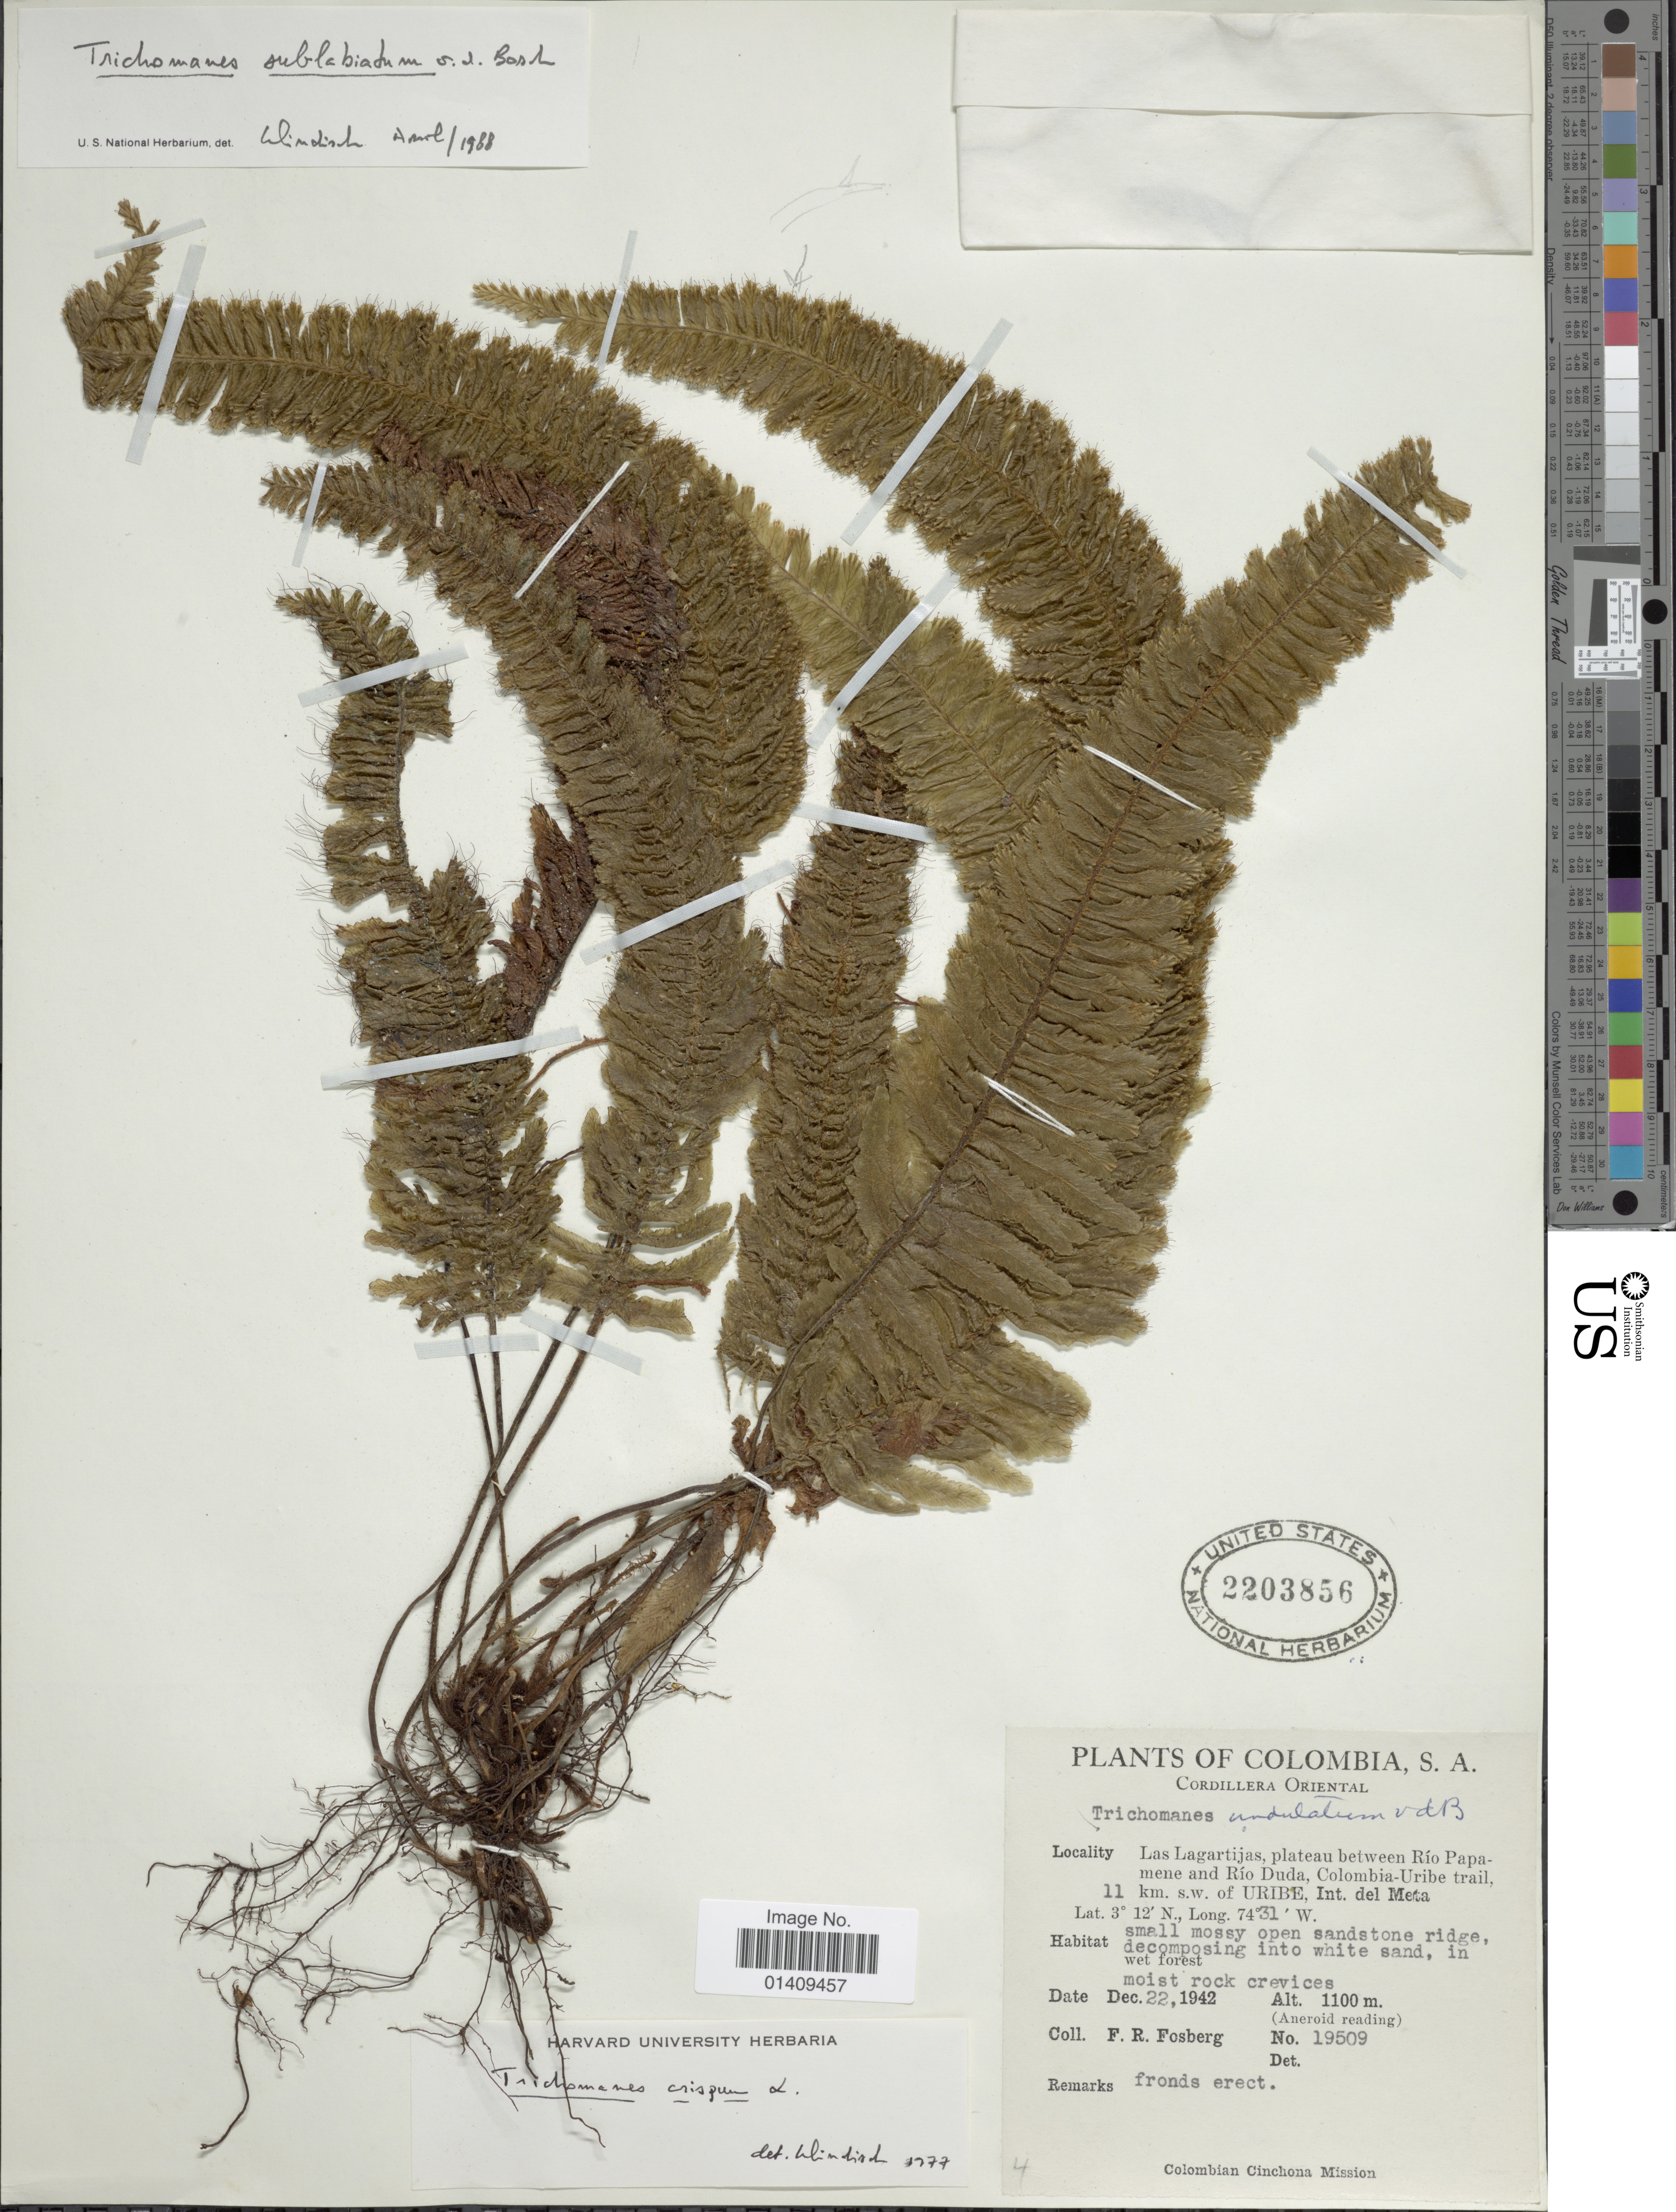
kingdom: Plantae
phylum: Tracheophyta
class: Polypodiopsida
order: Hymenophyllales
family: Hymenophyllaceae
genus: Trichomanes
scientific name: Trichomanes sublabiatum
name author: Bosch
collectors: F. R. Fosberg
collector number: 19509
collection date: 1942-12-22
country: Colombia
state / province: Meta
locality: Cordillera Oriental Las Lagartijas plateau between Rio Papamene and Rio Duda Colombia Uribe trail 11km s.w. of Uribe int. del Meta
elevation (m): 1100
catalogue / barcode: US 2203856